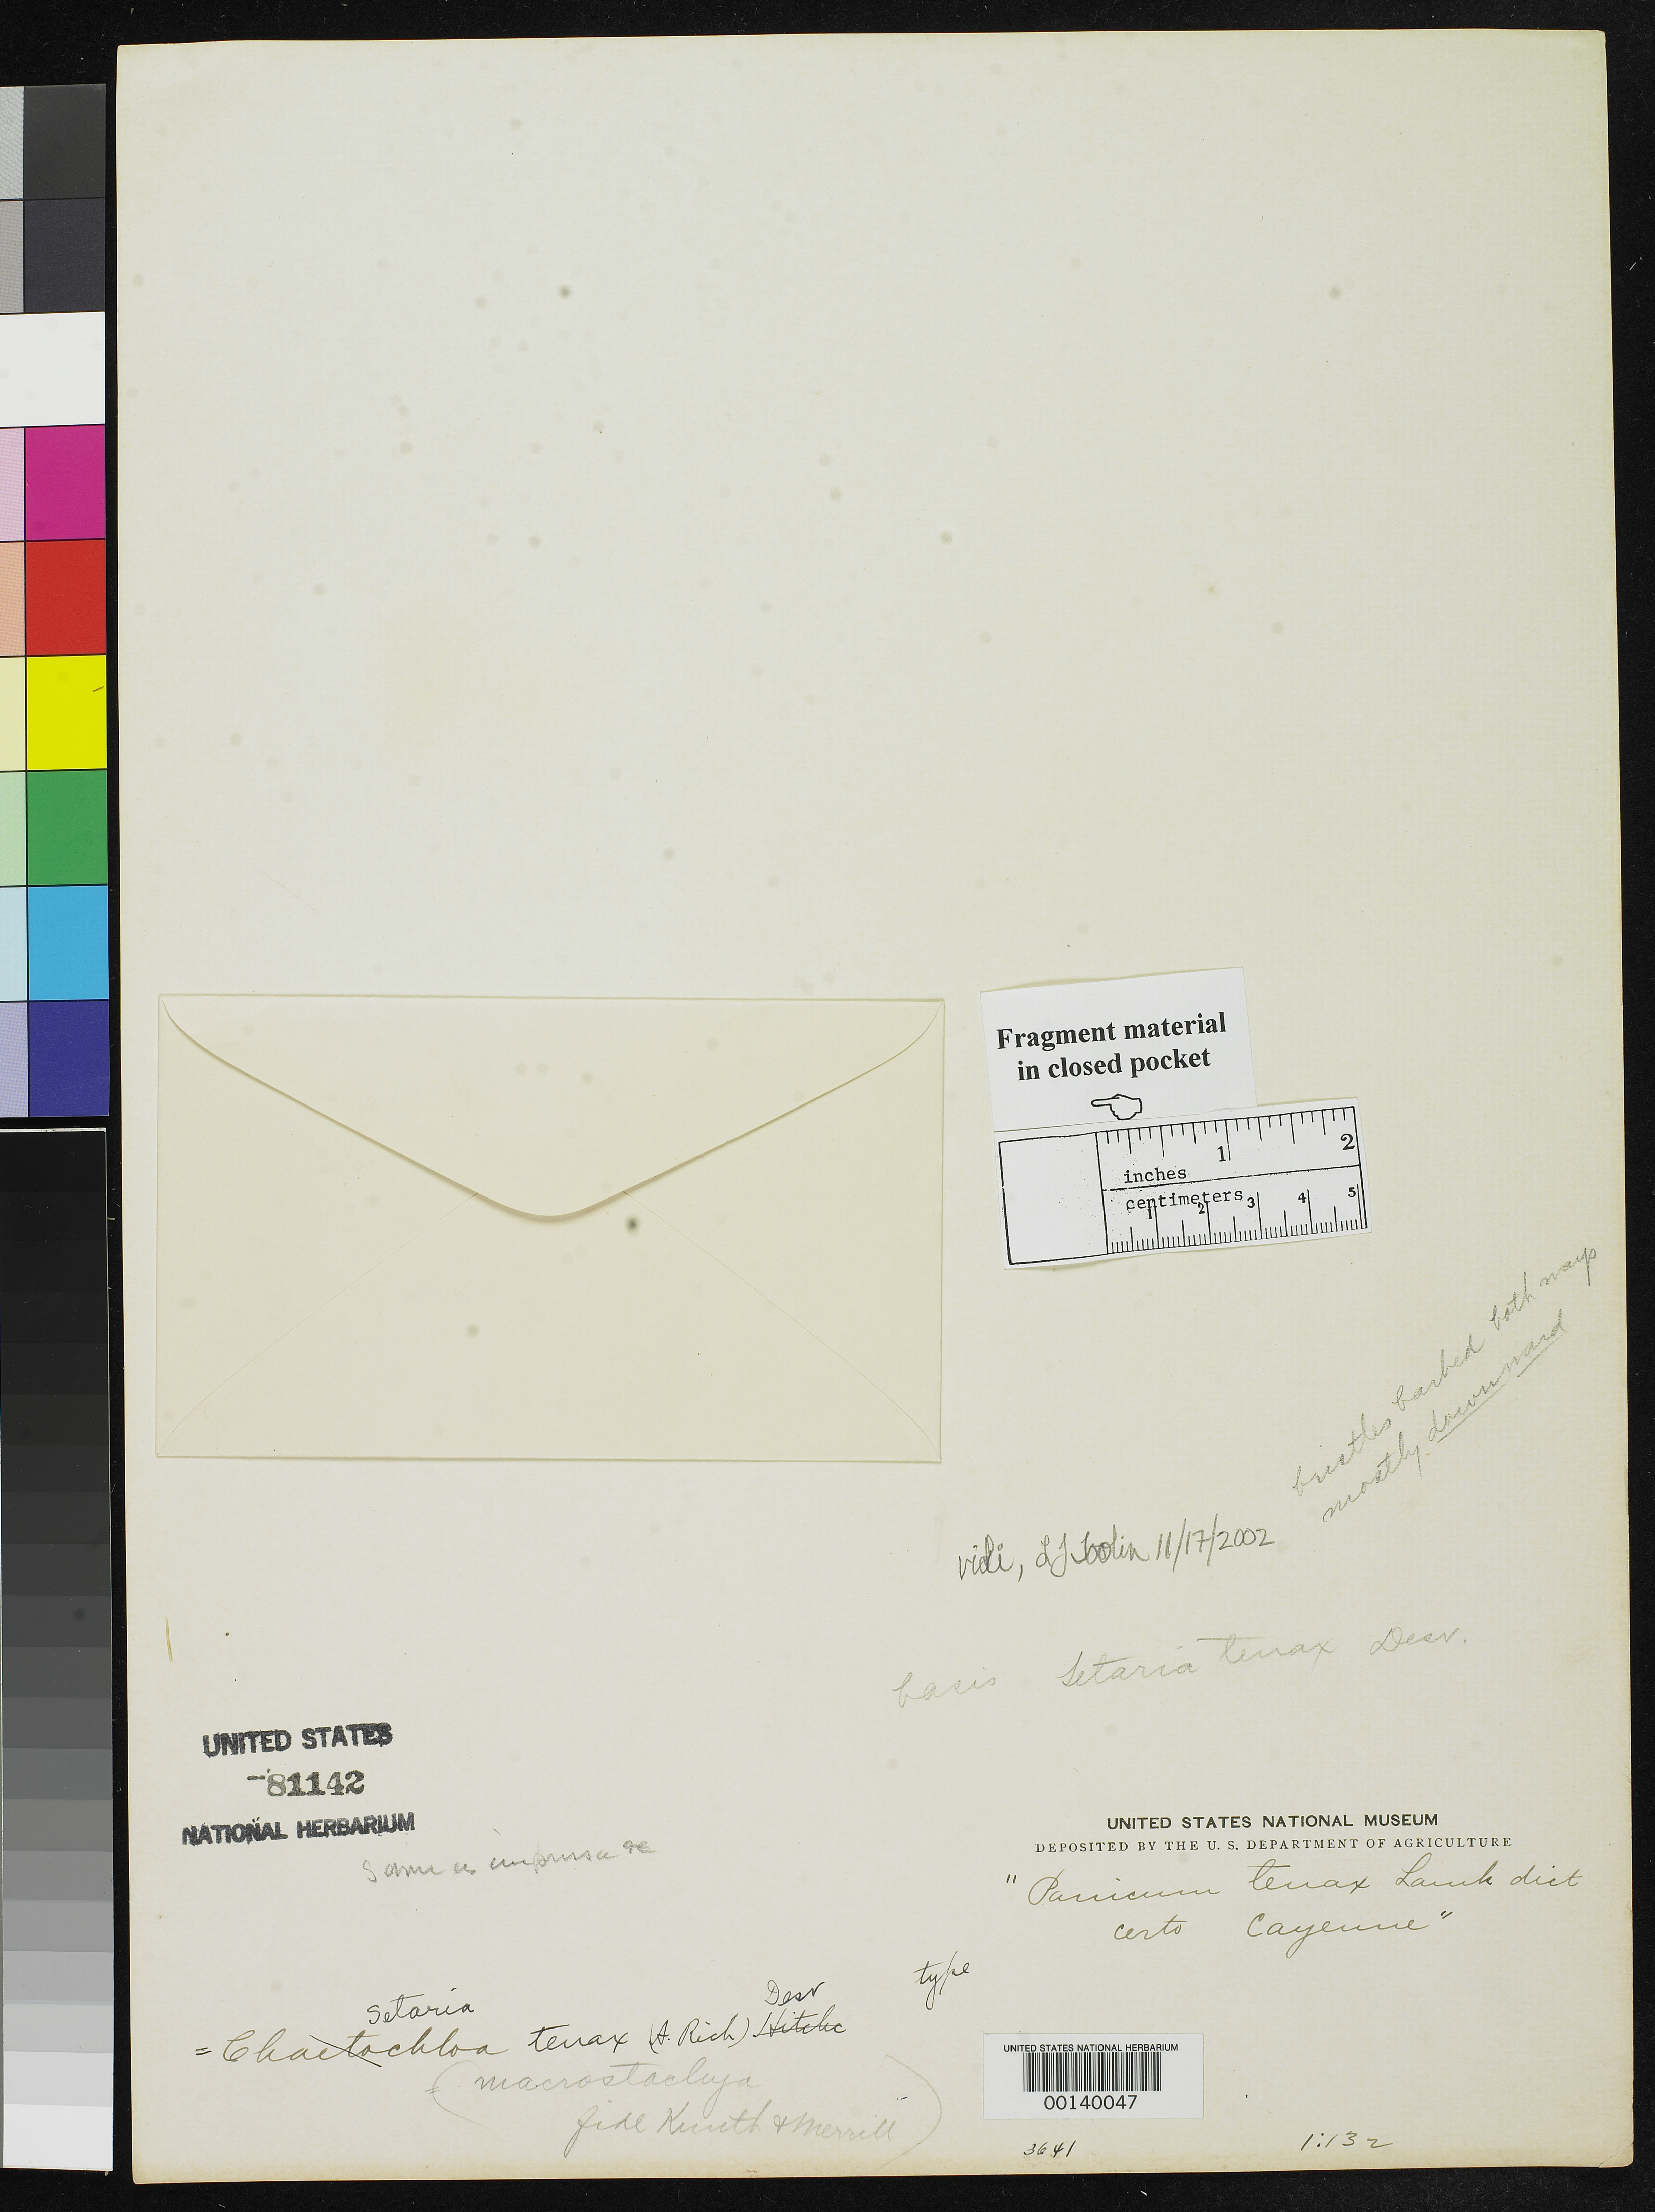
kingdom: Plantae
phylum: Tracheophyta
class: Liliopsida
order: Poales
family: Poaceae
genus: Panicum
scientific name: Panicum tenax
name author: Rich.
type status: Isotype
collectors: D. Le Blond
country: French Guiana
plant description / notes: Fragmentary material of type specimen ex herb. Florence.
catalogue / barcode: US 81142